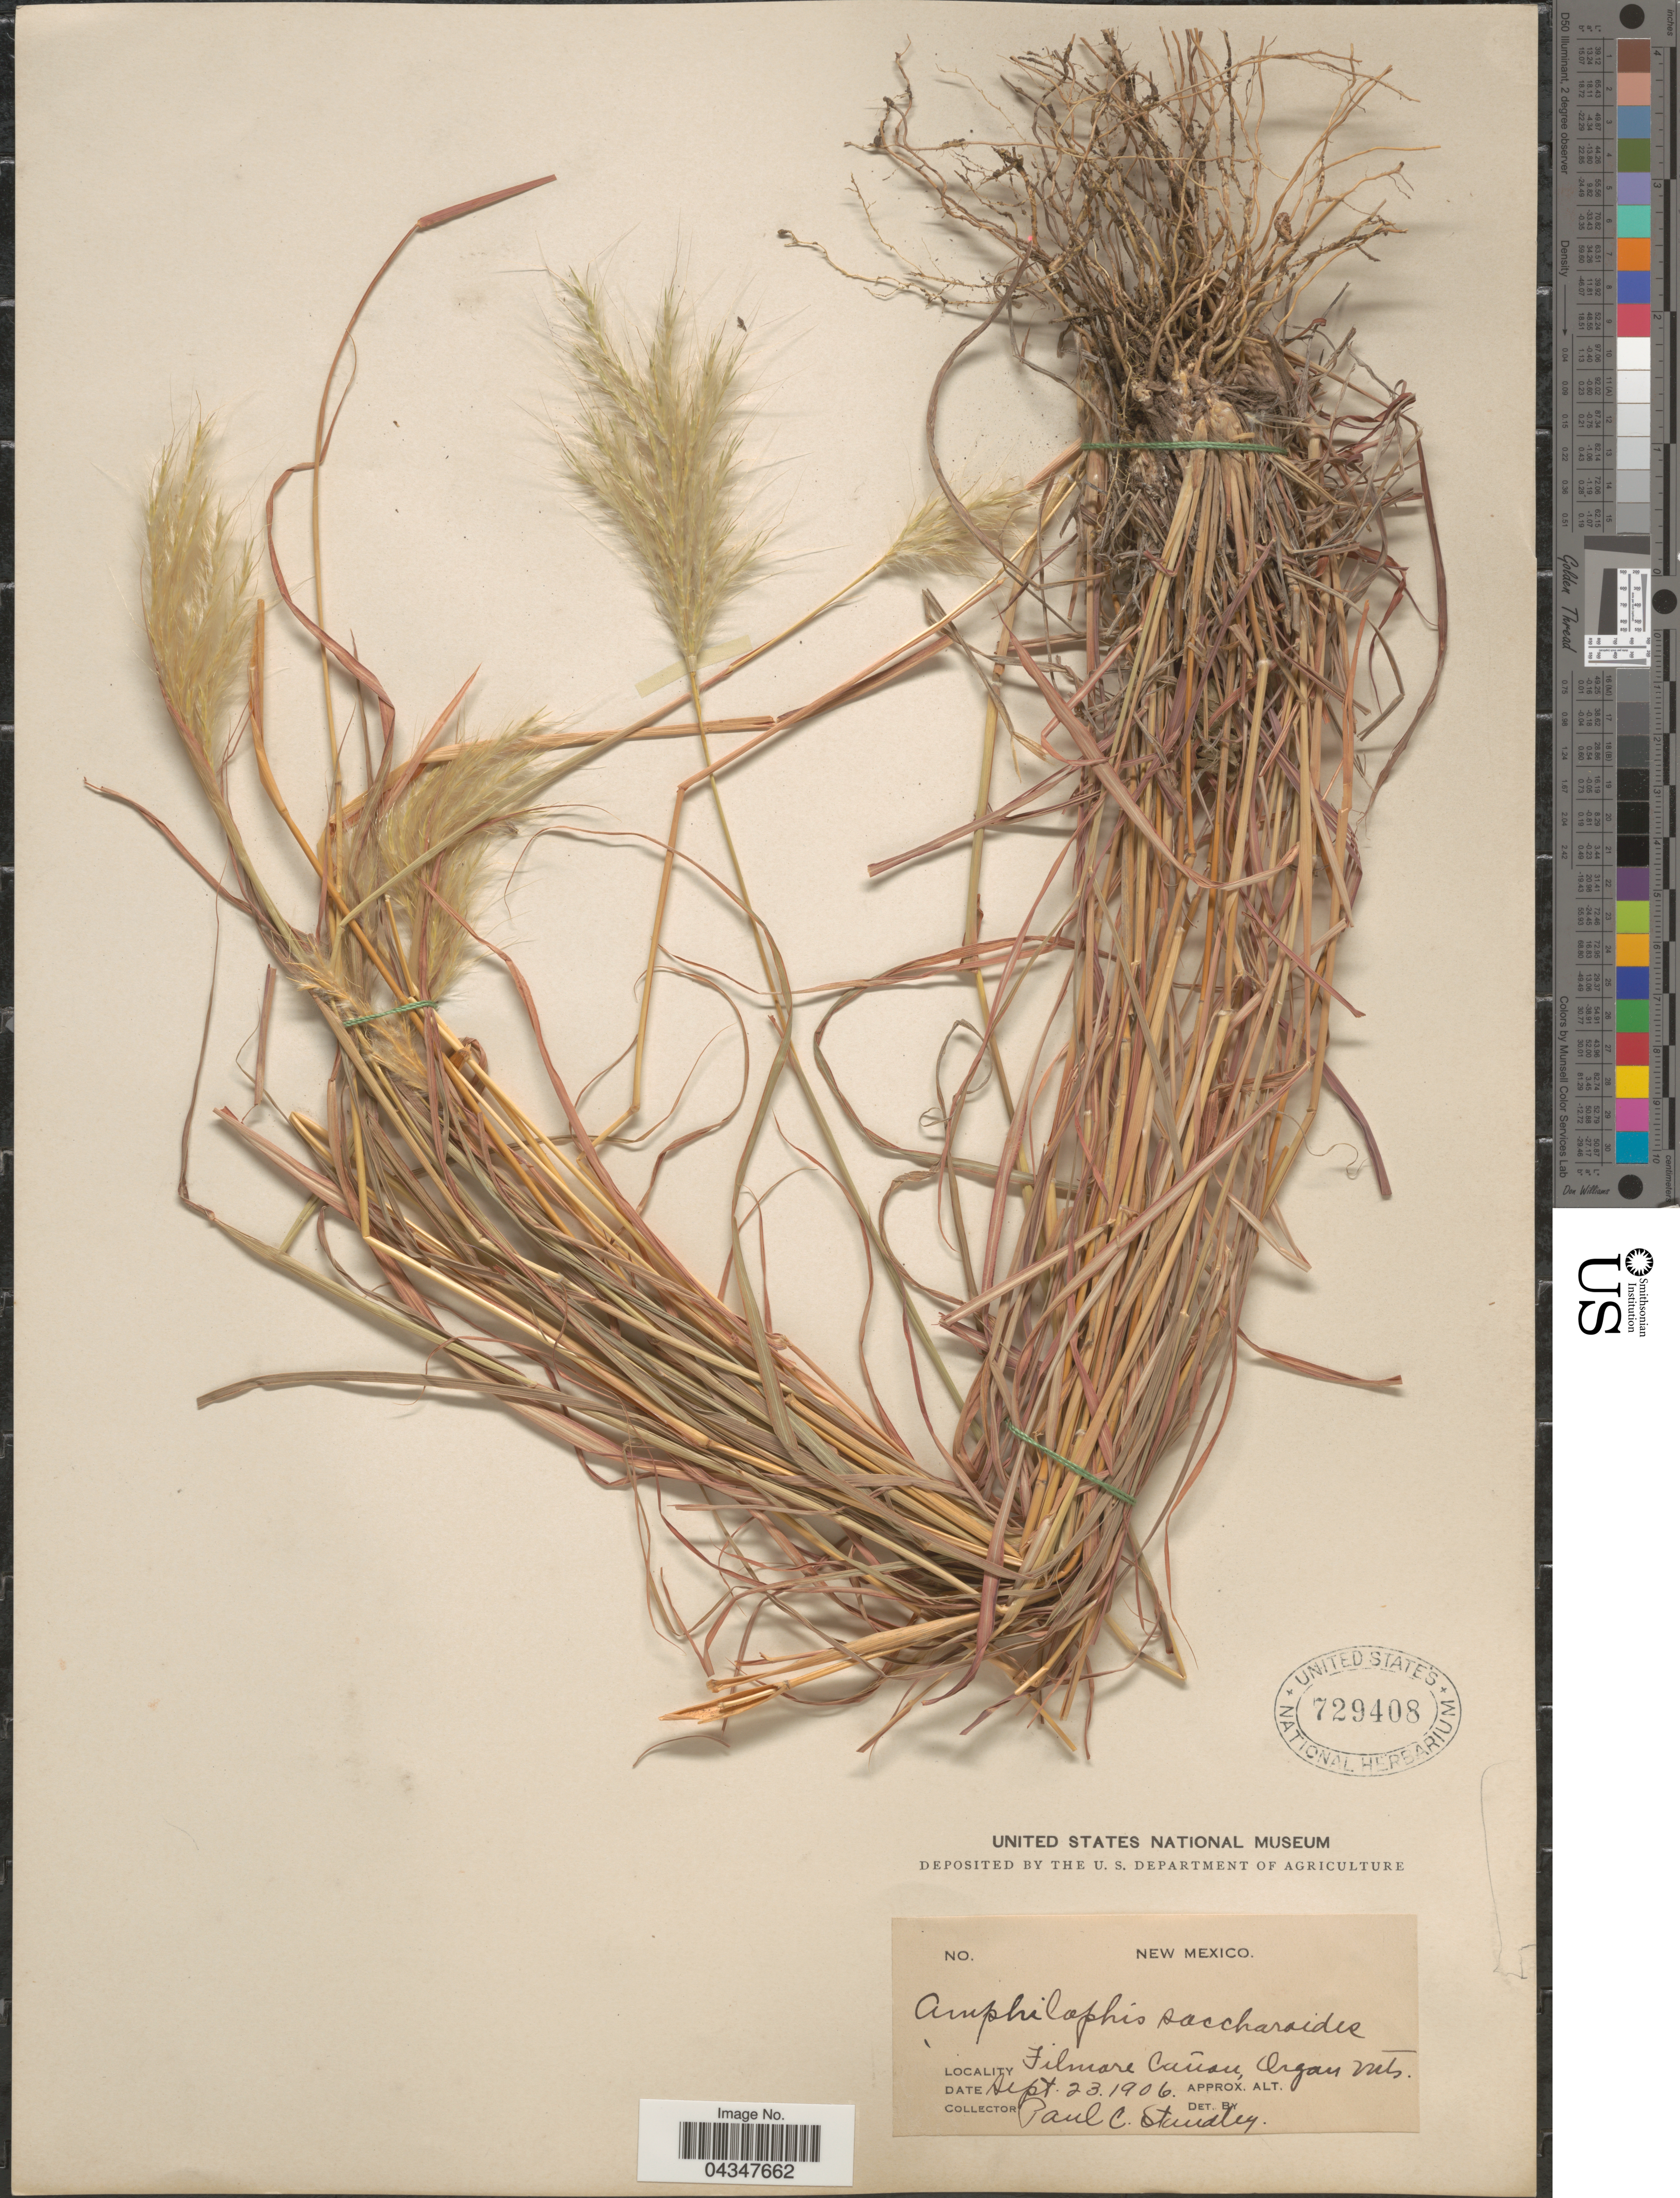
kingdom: Plantae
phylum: Tracheophyta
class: Liliopsida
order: Poales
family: Poaceae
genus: Bothriochloa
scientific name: Bothriochloa barbinodis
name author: (Lag.) Herter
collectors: P. C. Standley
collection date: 1906-09-23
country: United States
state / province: New Mexico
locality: Filmore Cañon, Organ Mts.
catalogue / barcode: US 729408